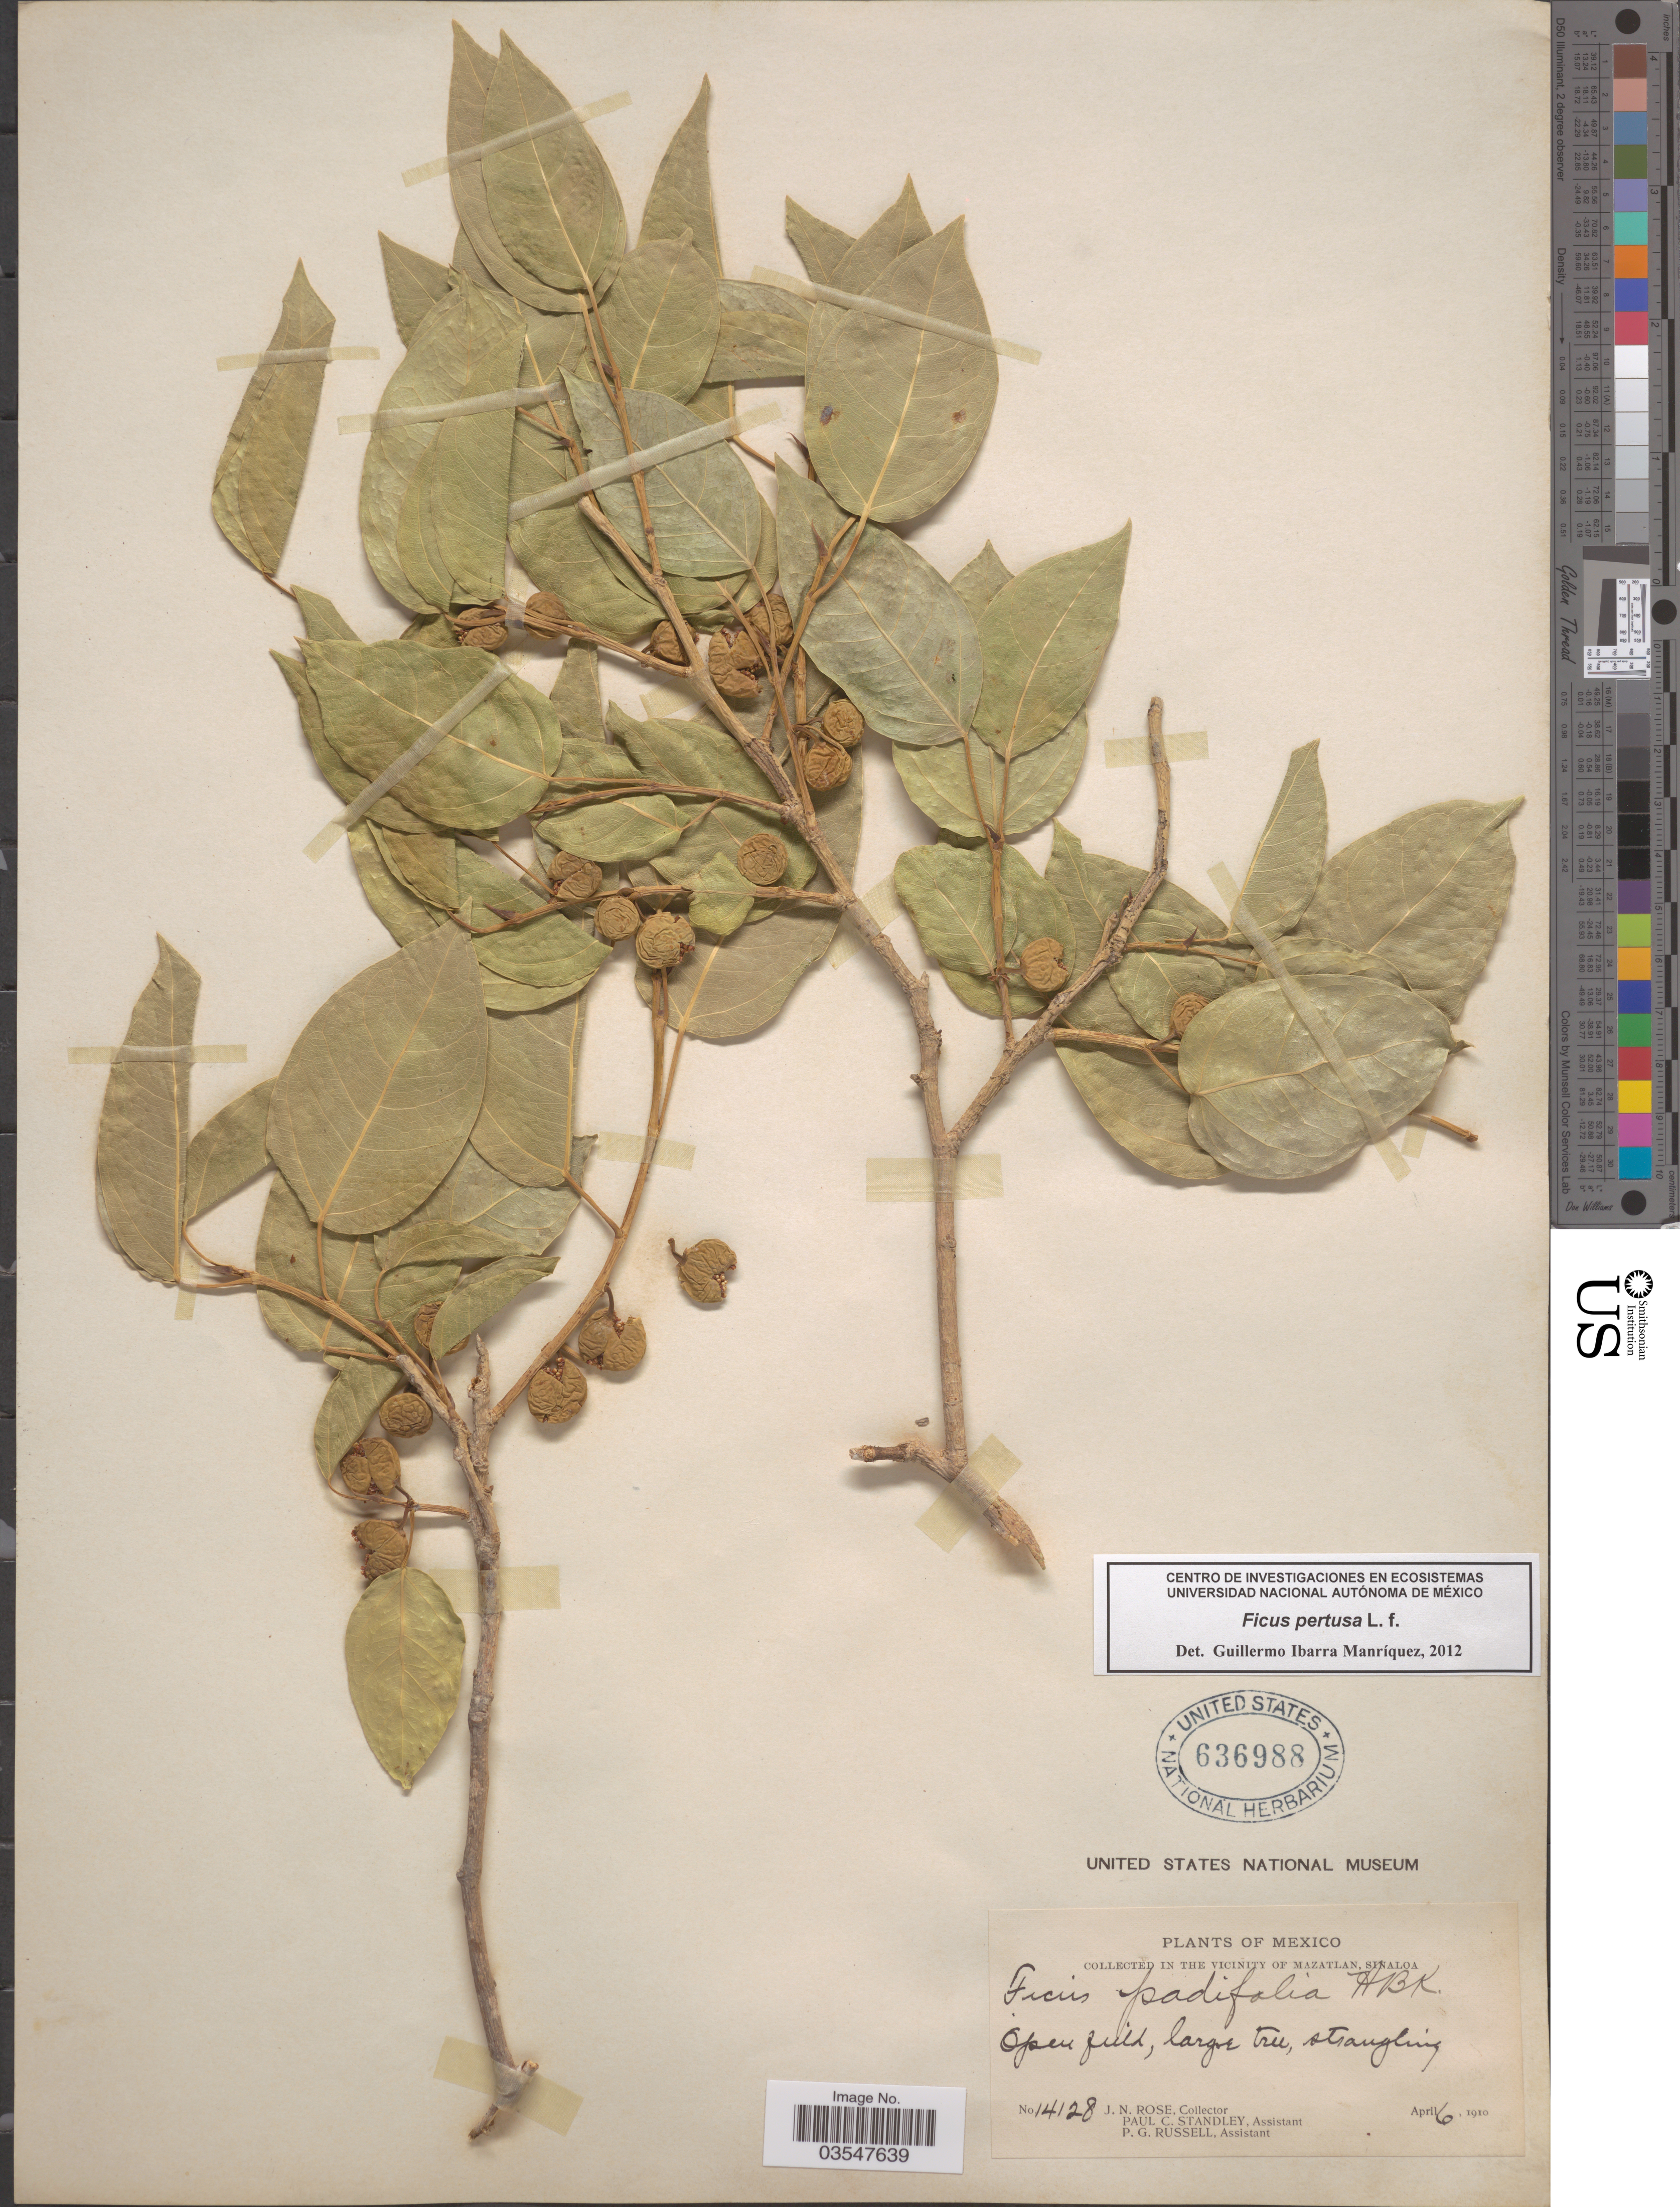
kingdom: Plantae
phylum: Tracheophyta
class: Magnoliopsida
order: Rosales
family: Moraceae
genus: Ficus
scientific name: Ficus pertusa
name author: L. f.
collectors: J. N. Rose, P. C. Standley & P. G. Russell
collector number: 14128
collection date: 1910-04-06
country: Mexico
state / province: Sinaloa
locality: In the vicinity of Mazatlan.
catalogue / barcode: US 636988